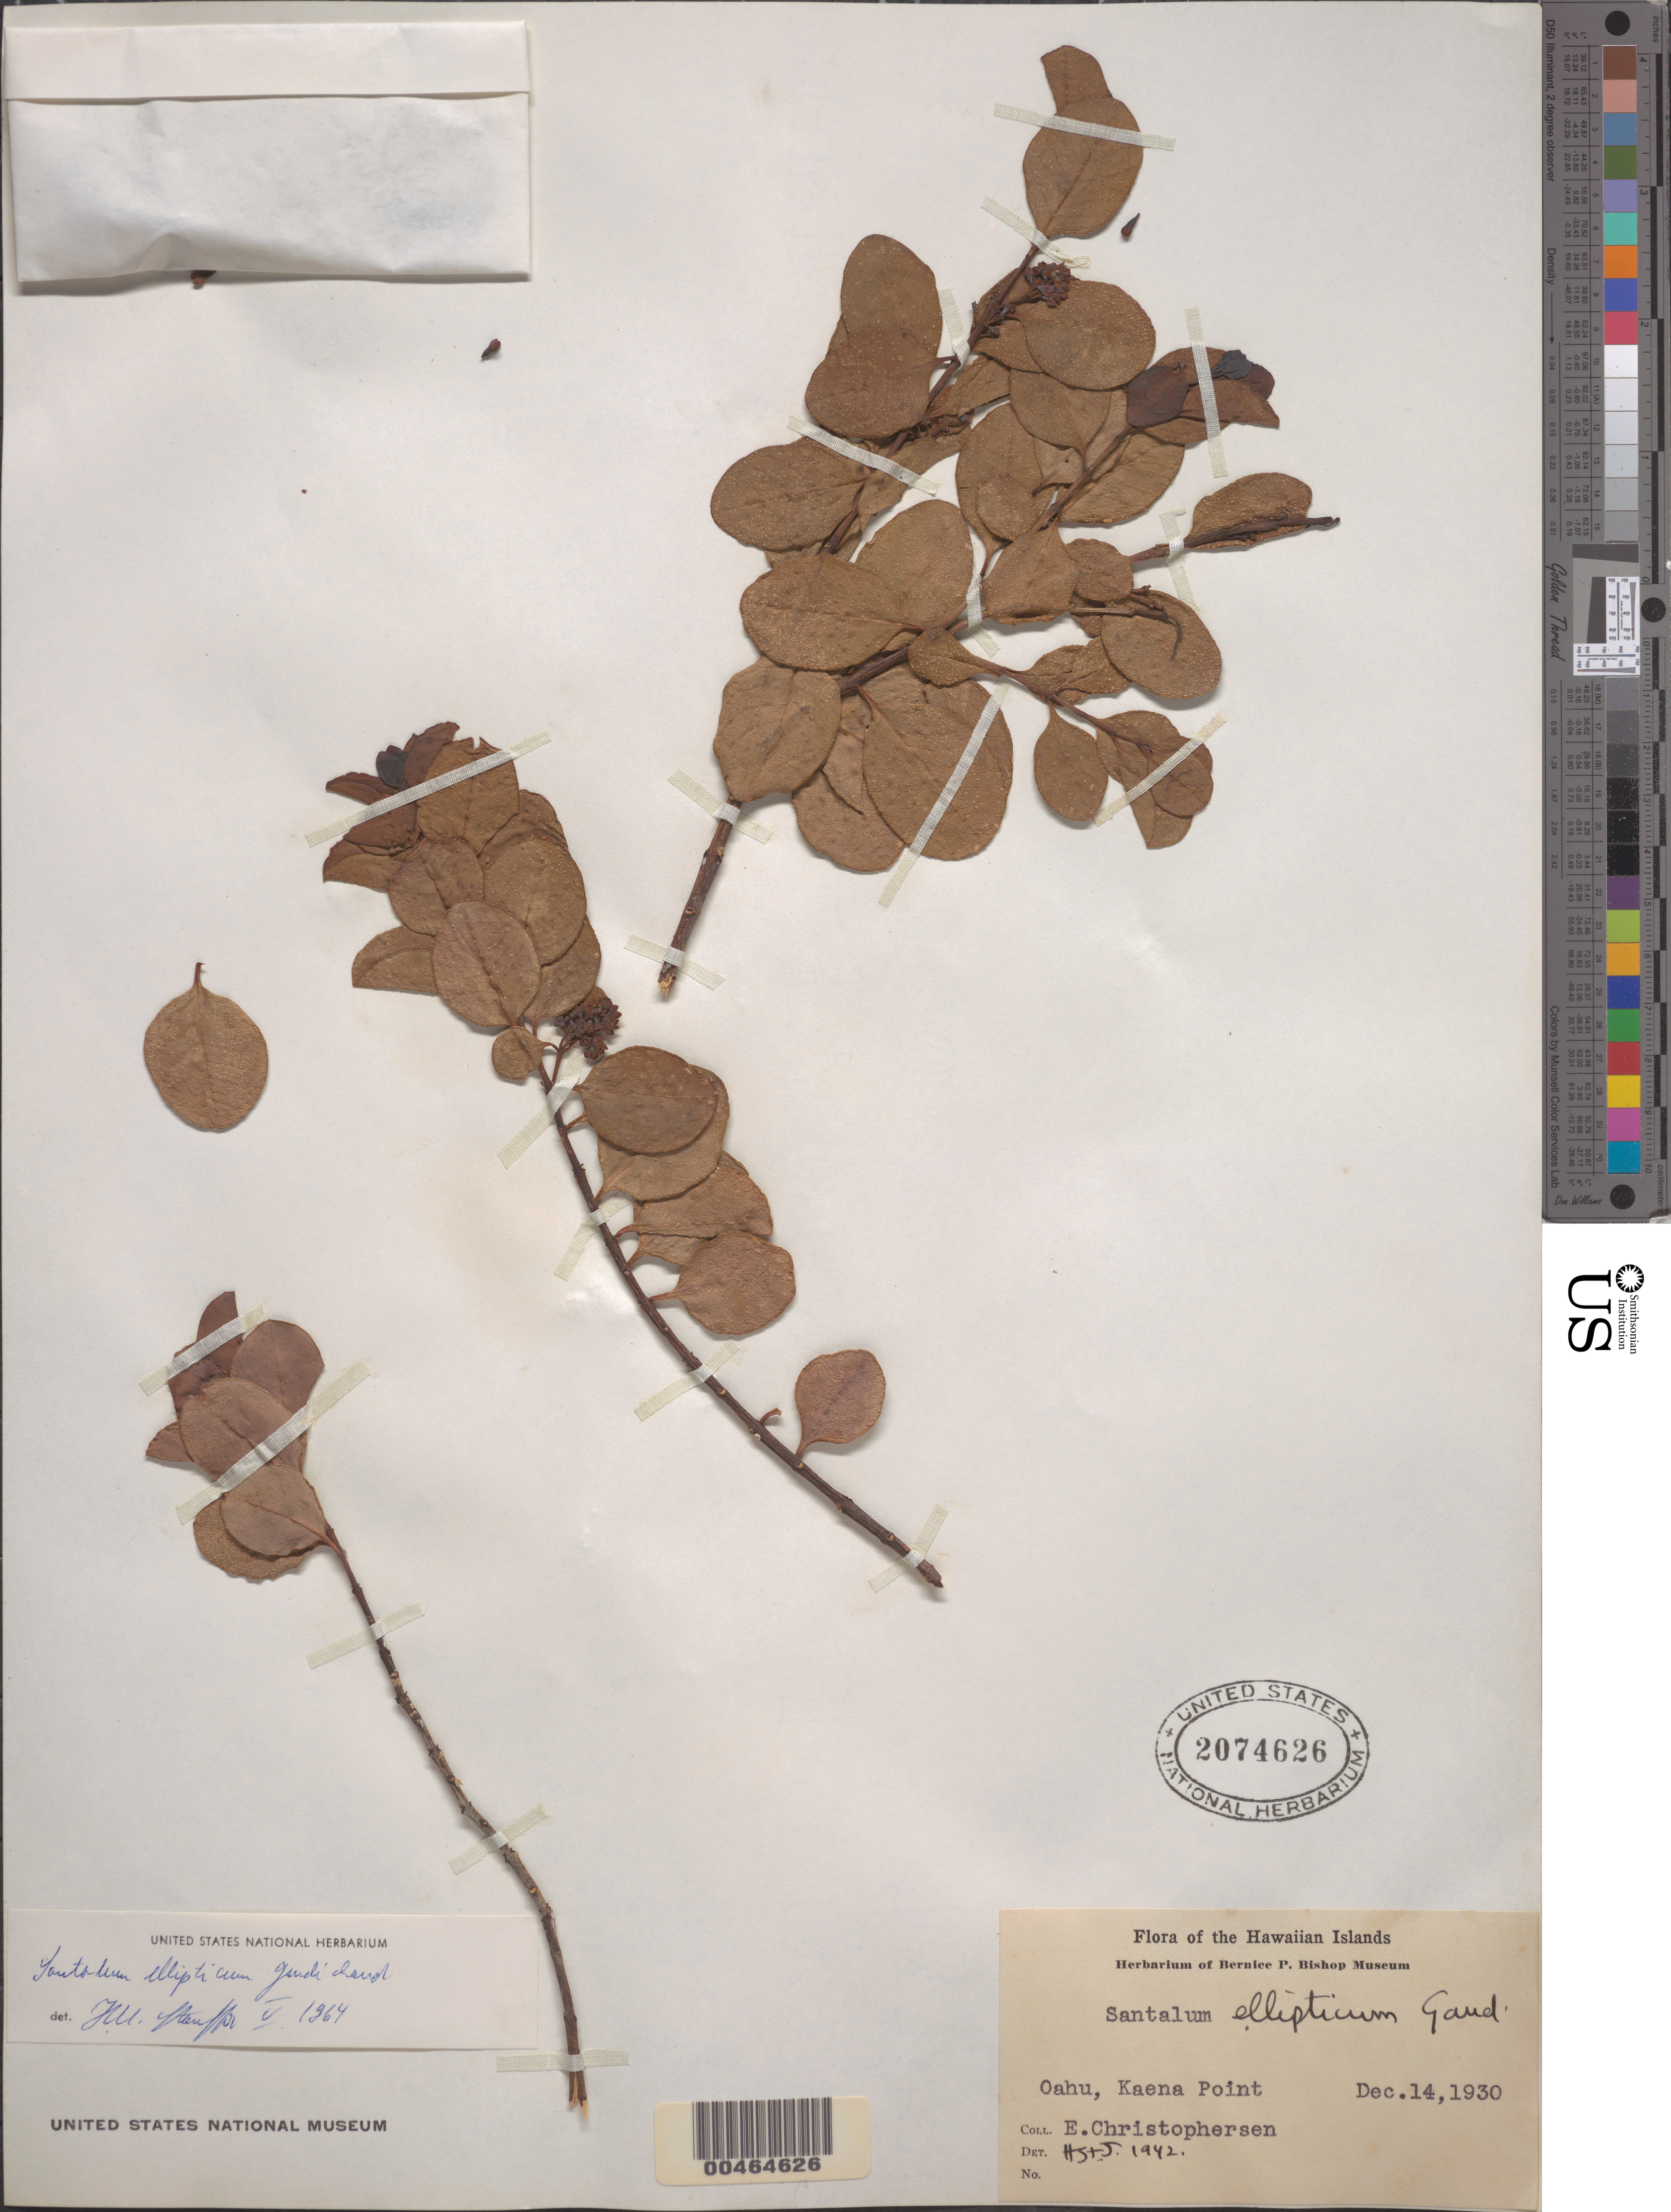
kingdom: Plantae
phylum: Tracheophyta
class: Magnoliopsida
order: Santalales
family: Santalaceae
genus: Santalum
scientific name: Santalum ellipticum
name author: Gaudich.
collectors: E. Christophersen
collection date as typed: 14 Dec 1930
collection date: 1930-12-14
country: United States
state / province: Hawaii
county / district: Kauai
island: Kaua'i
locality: Kaena Point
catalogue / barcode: US 2074626